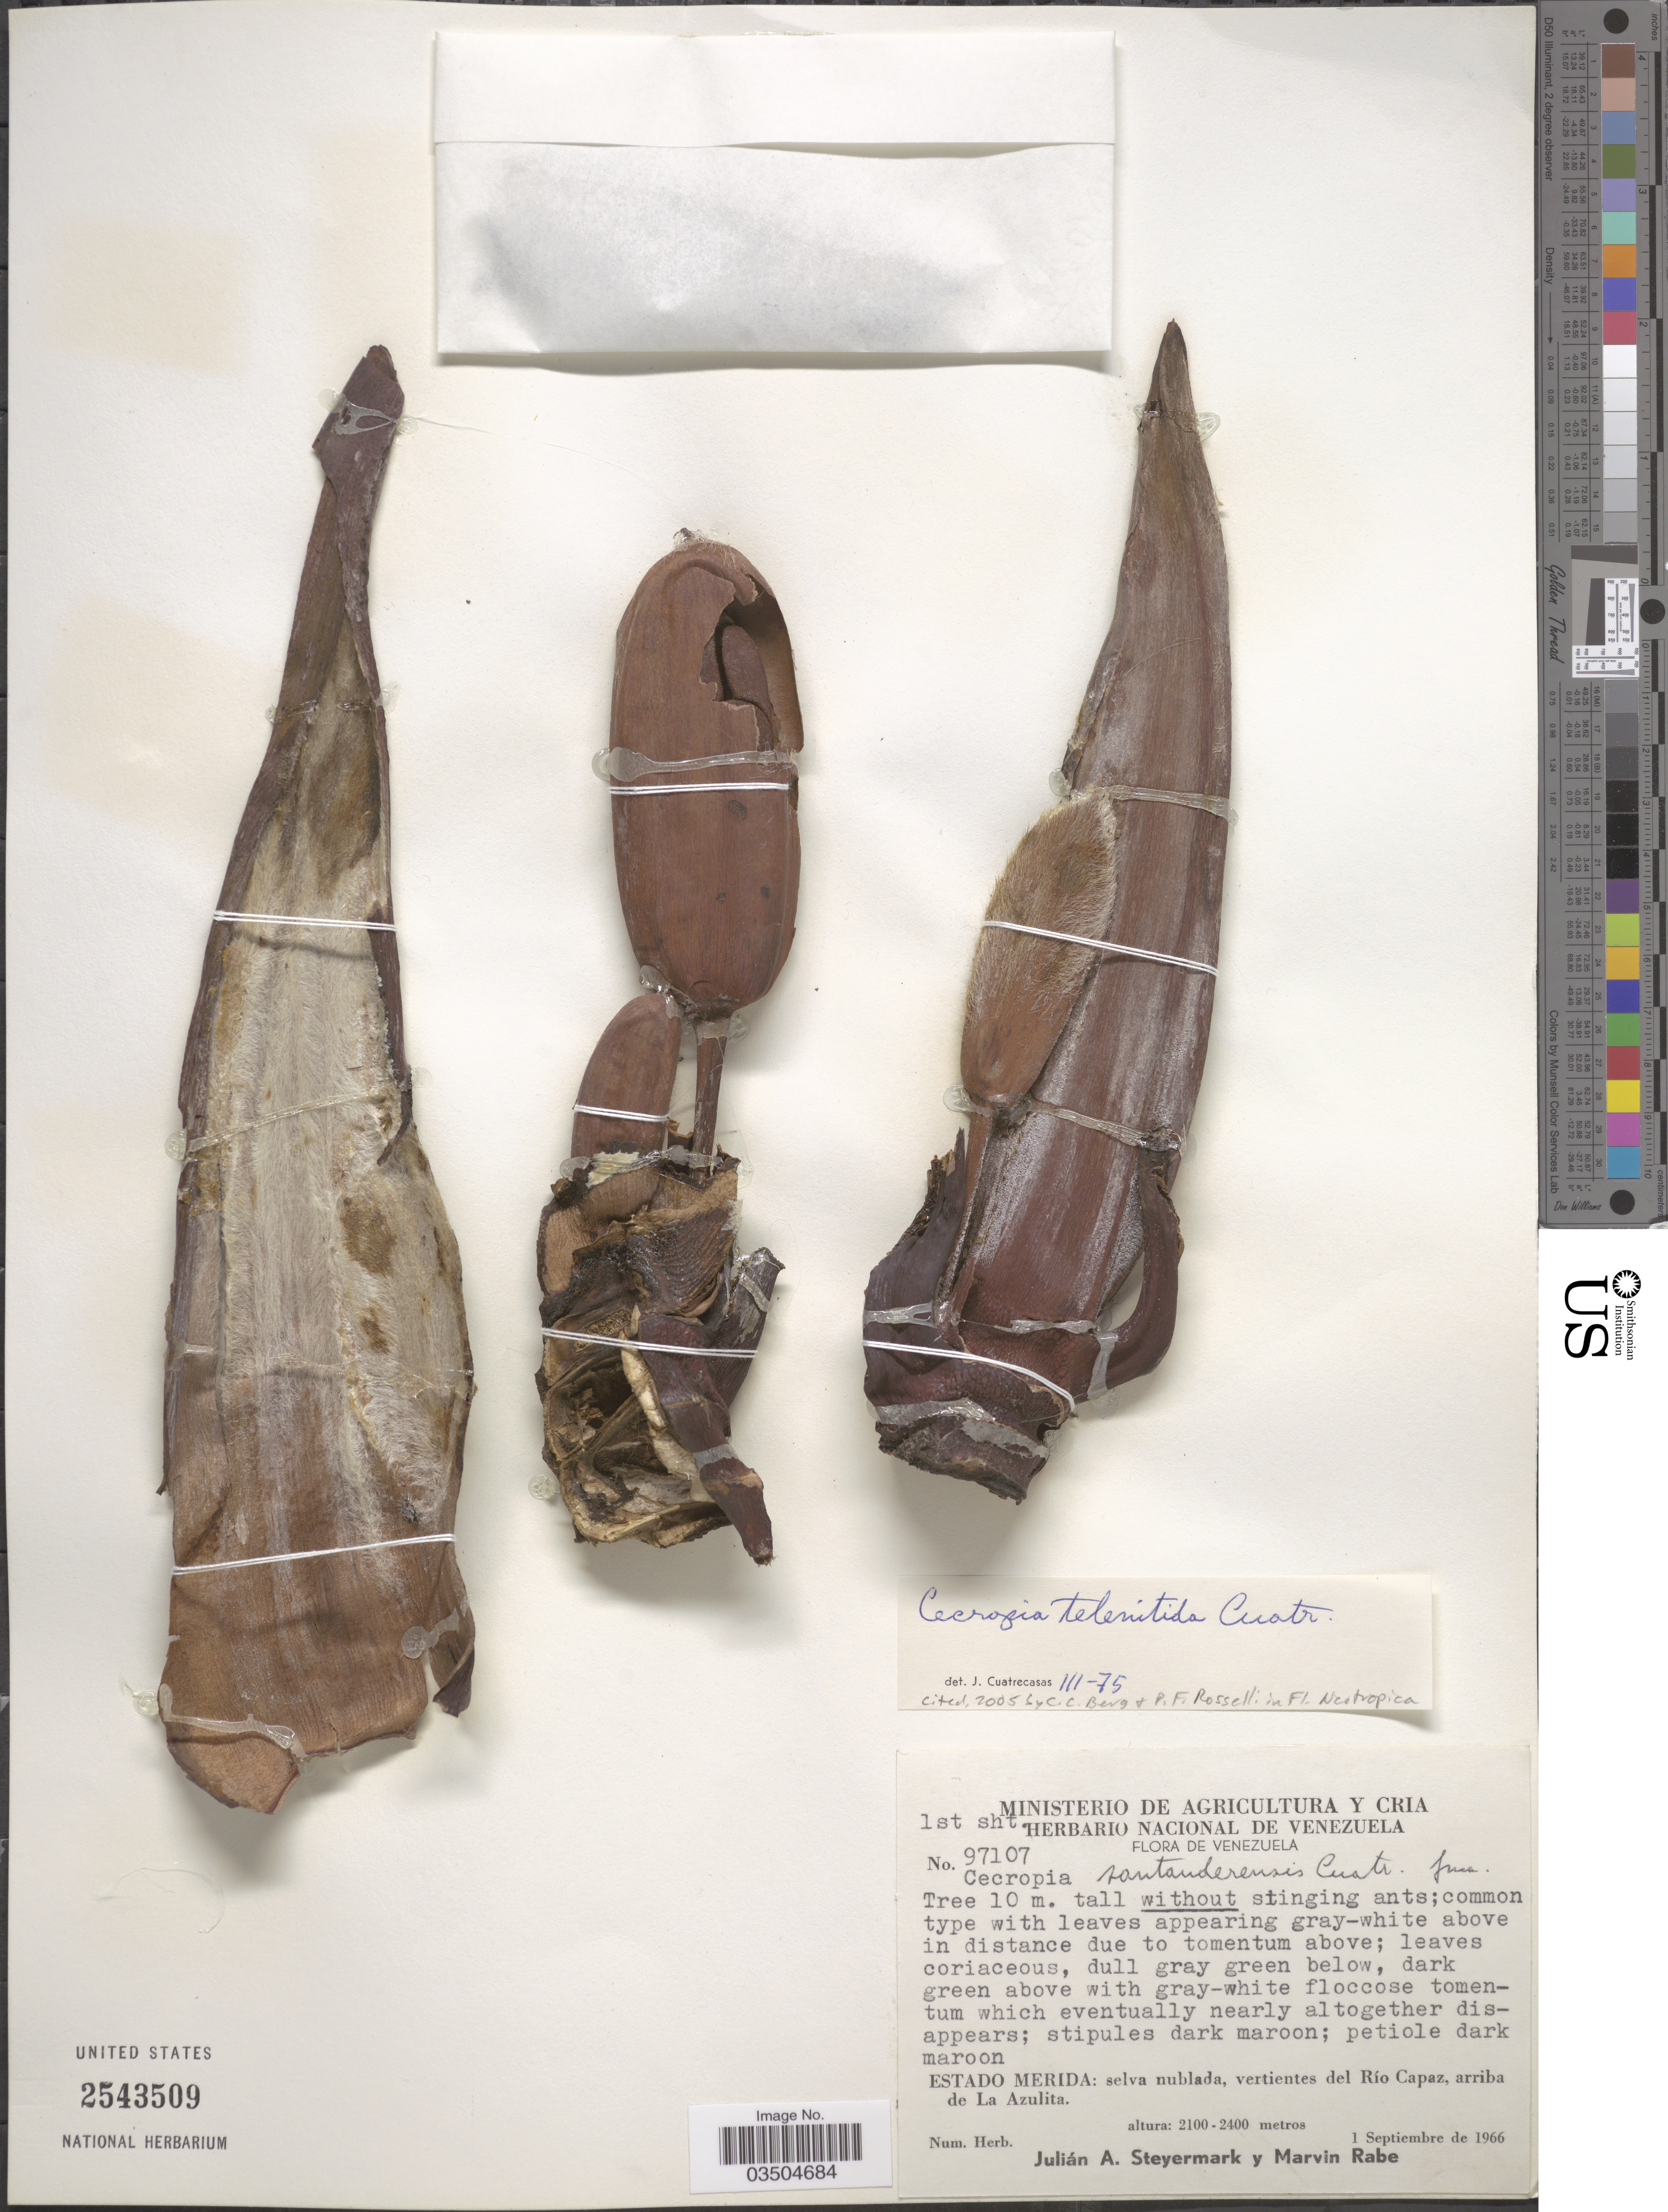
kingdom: Plantae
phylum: Tracheophyta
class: Magnoliopsida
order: Rosales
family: Urticaceae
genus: Cecropia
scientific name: Cecropia telenitida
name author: Cuatrec.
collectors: J. Steyermark & M. Rabe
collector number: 97107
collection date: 1966-09-01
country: Venezuela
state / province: Merida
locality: Selva nublada, vertientes del Río Capaz, arriba de La Azulita.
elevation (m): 2100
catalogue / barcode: US 2543509